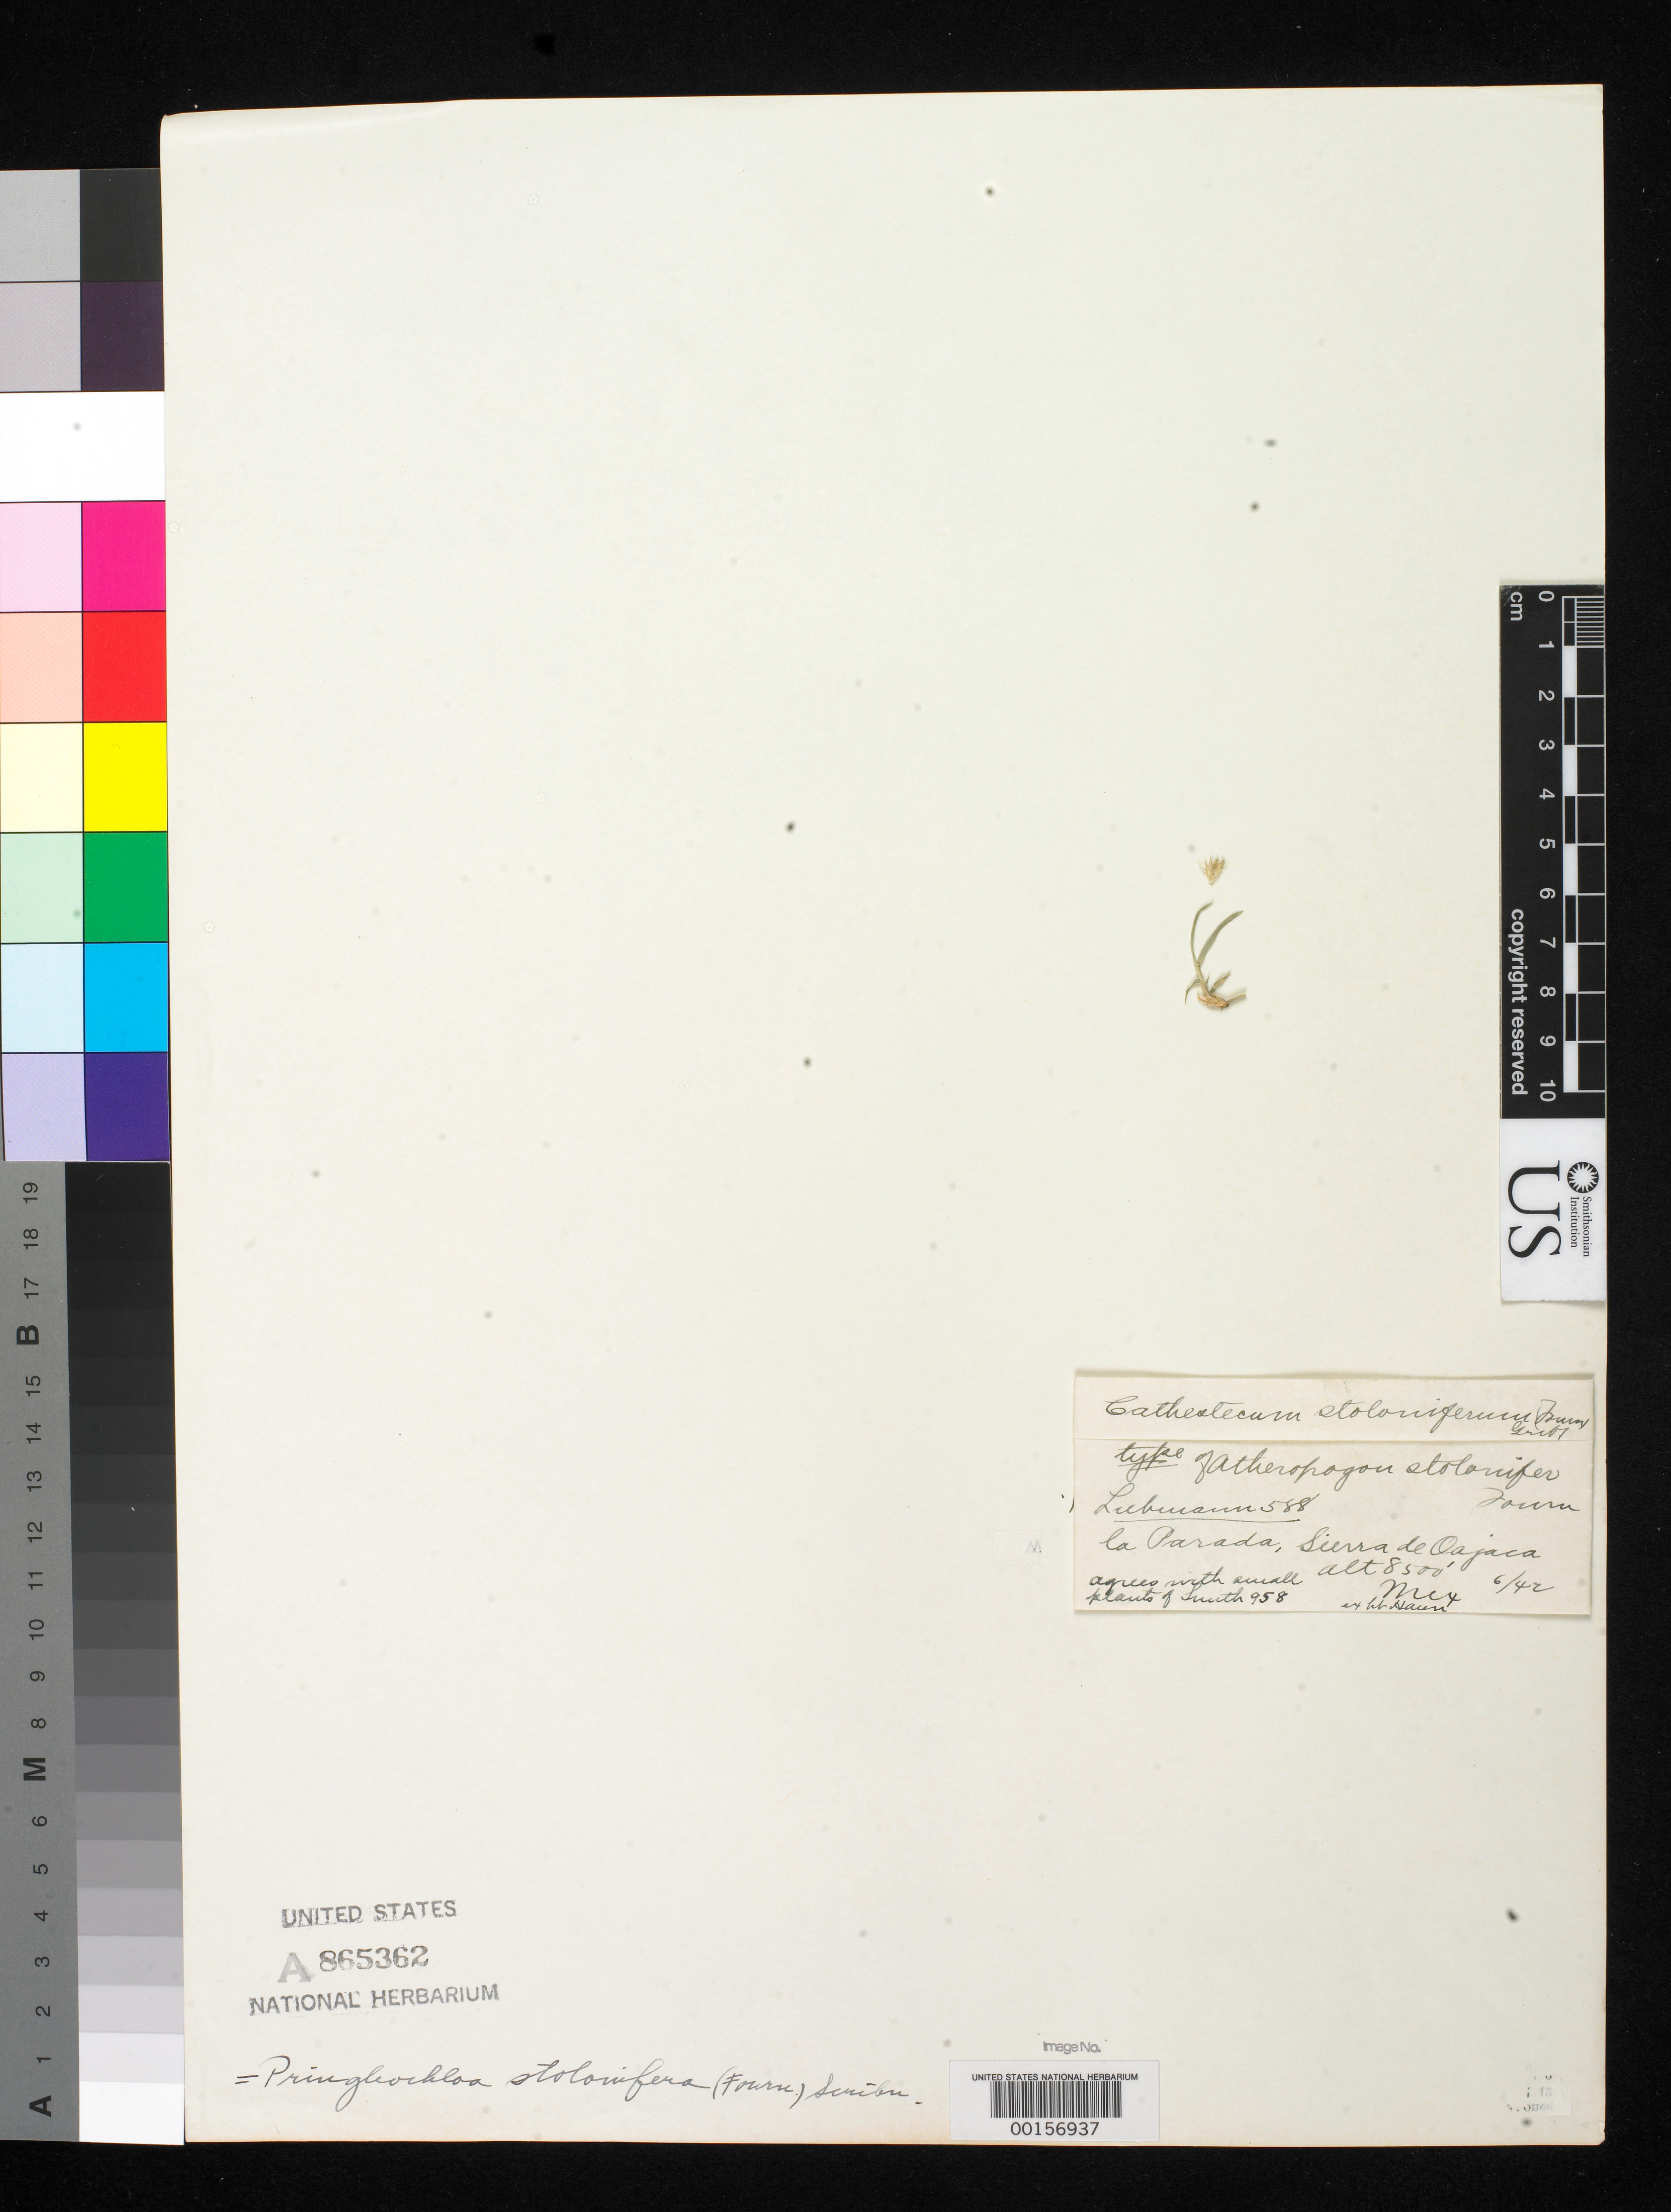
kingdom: Plantae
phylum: Tracheophyta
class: Liliopsida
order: Poales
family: Poaceae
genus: Atheropogon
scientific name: Atheropogon stolonifer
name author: E. Fourn.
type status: Type Fragment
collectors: F. M. Liebmann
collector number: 588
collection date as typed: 1842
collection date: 1842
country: Mexico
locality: Sierra de Oajaca, la Parada.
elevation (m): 8500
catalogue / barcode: US 865362A